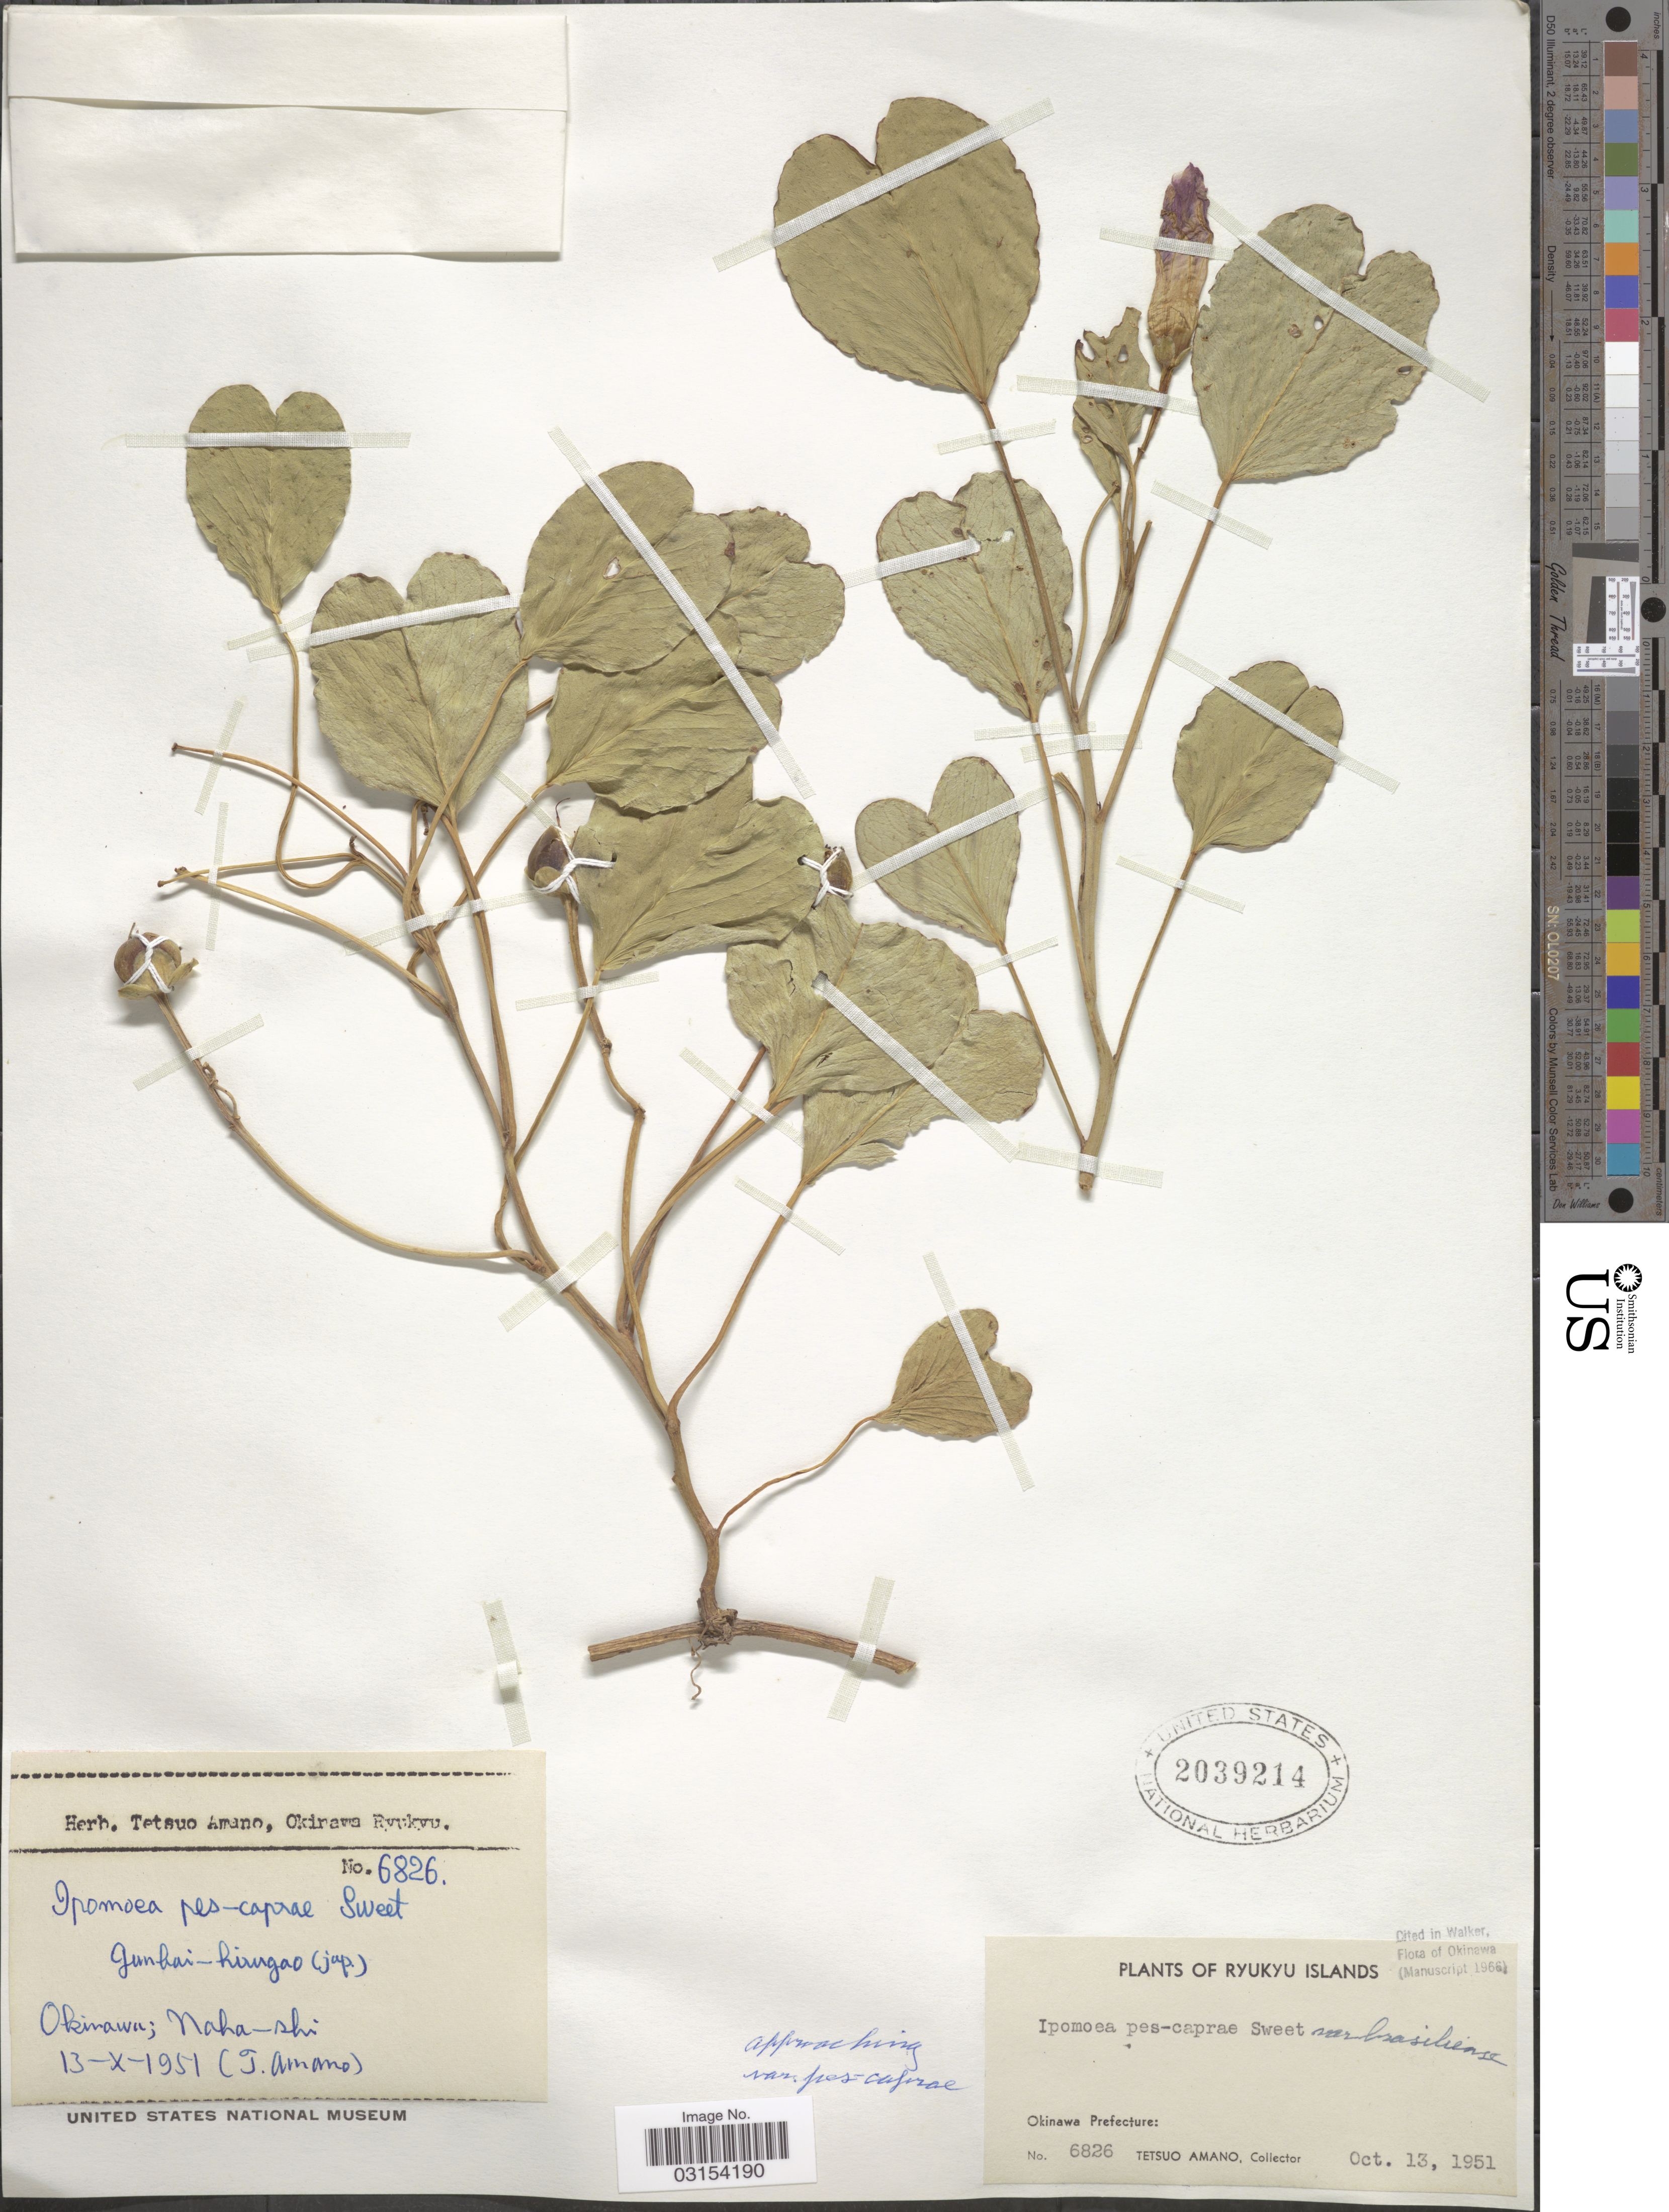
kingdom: Plantae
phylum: Tracheophyta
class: Magnoliopsida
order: Solanales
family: Convolvulaceae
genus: Ipomoea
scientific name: Ipomoea pes-caprae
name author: (L.) R. Br.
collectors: T. Amano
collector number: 6826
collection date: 1951-10-13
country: Japan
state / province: Okinawa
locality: Ryukyu Islands, Okinawa Prefecture, Naha-shi.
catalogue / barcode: US 2039214